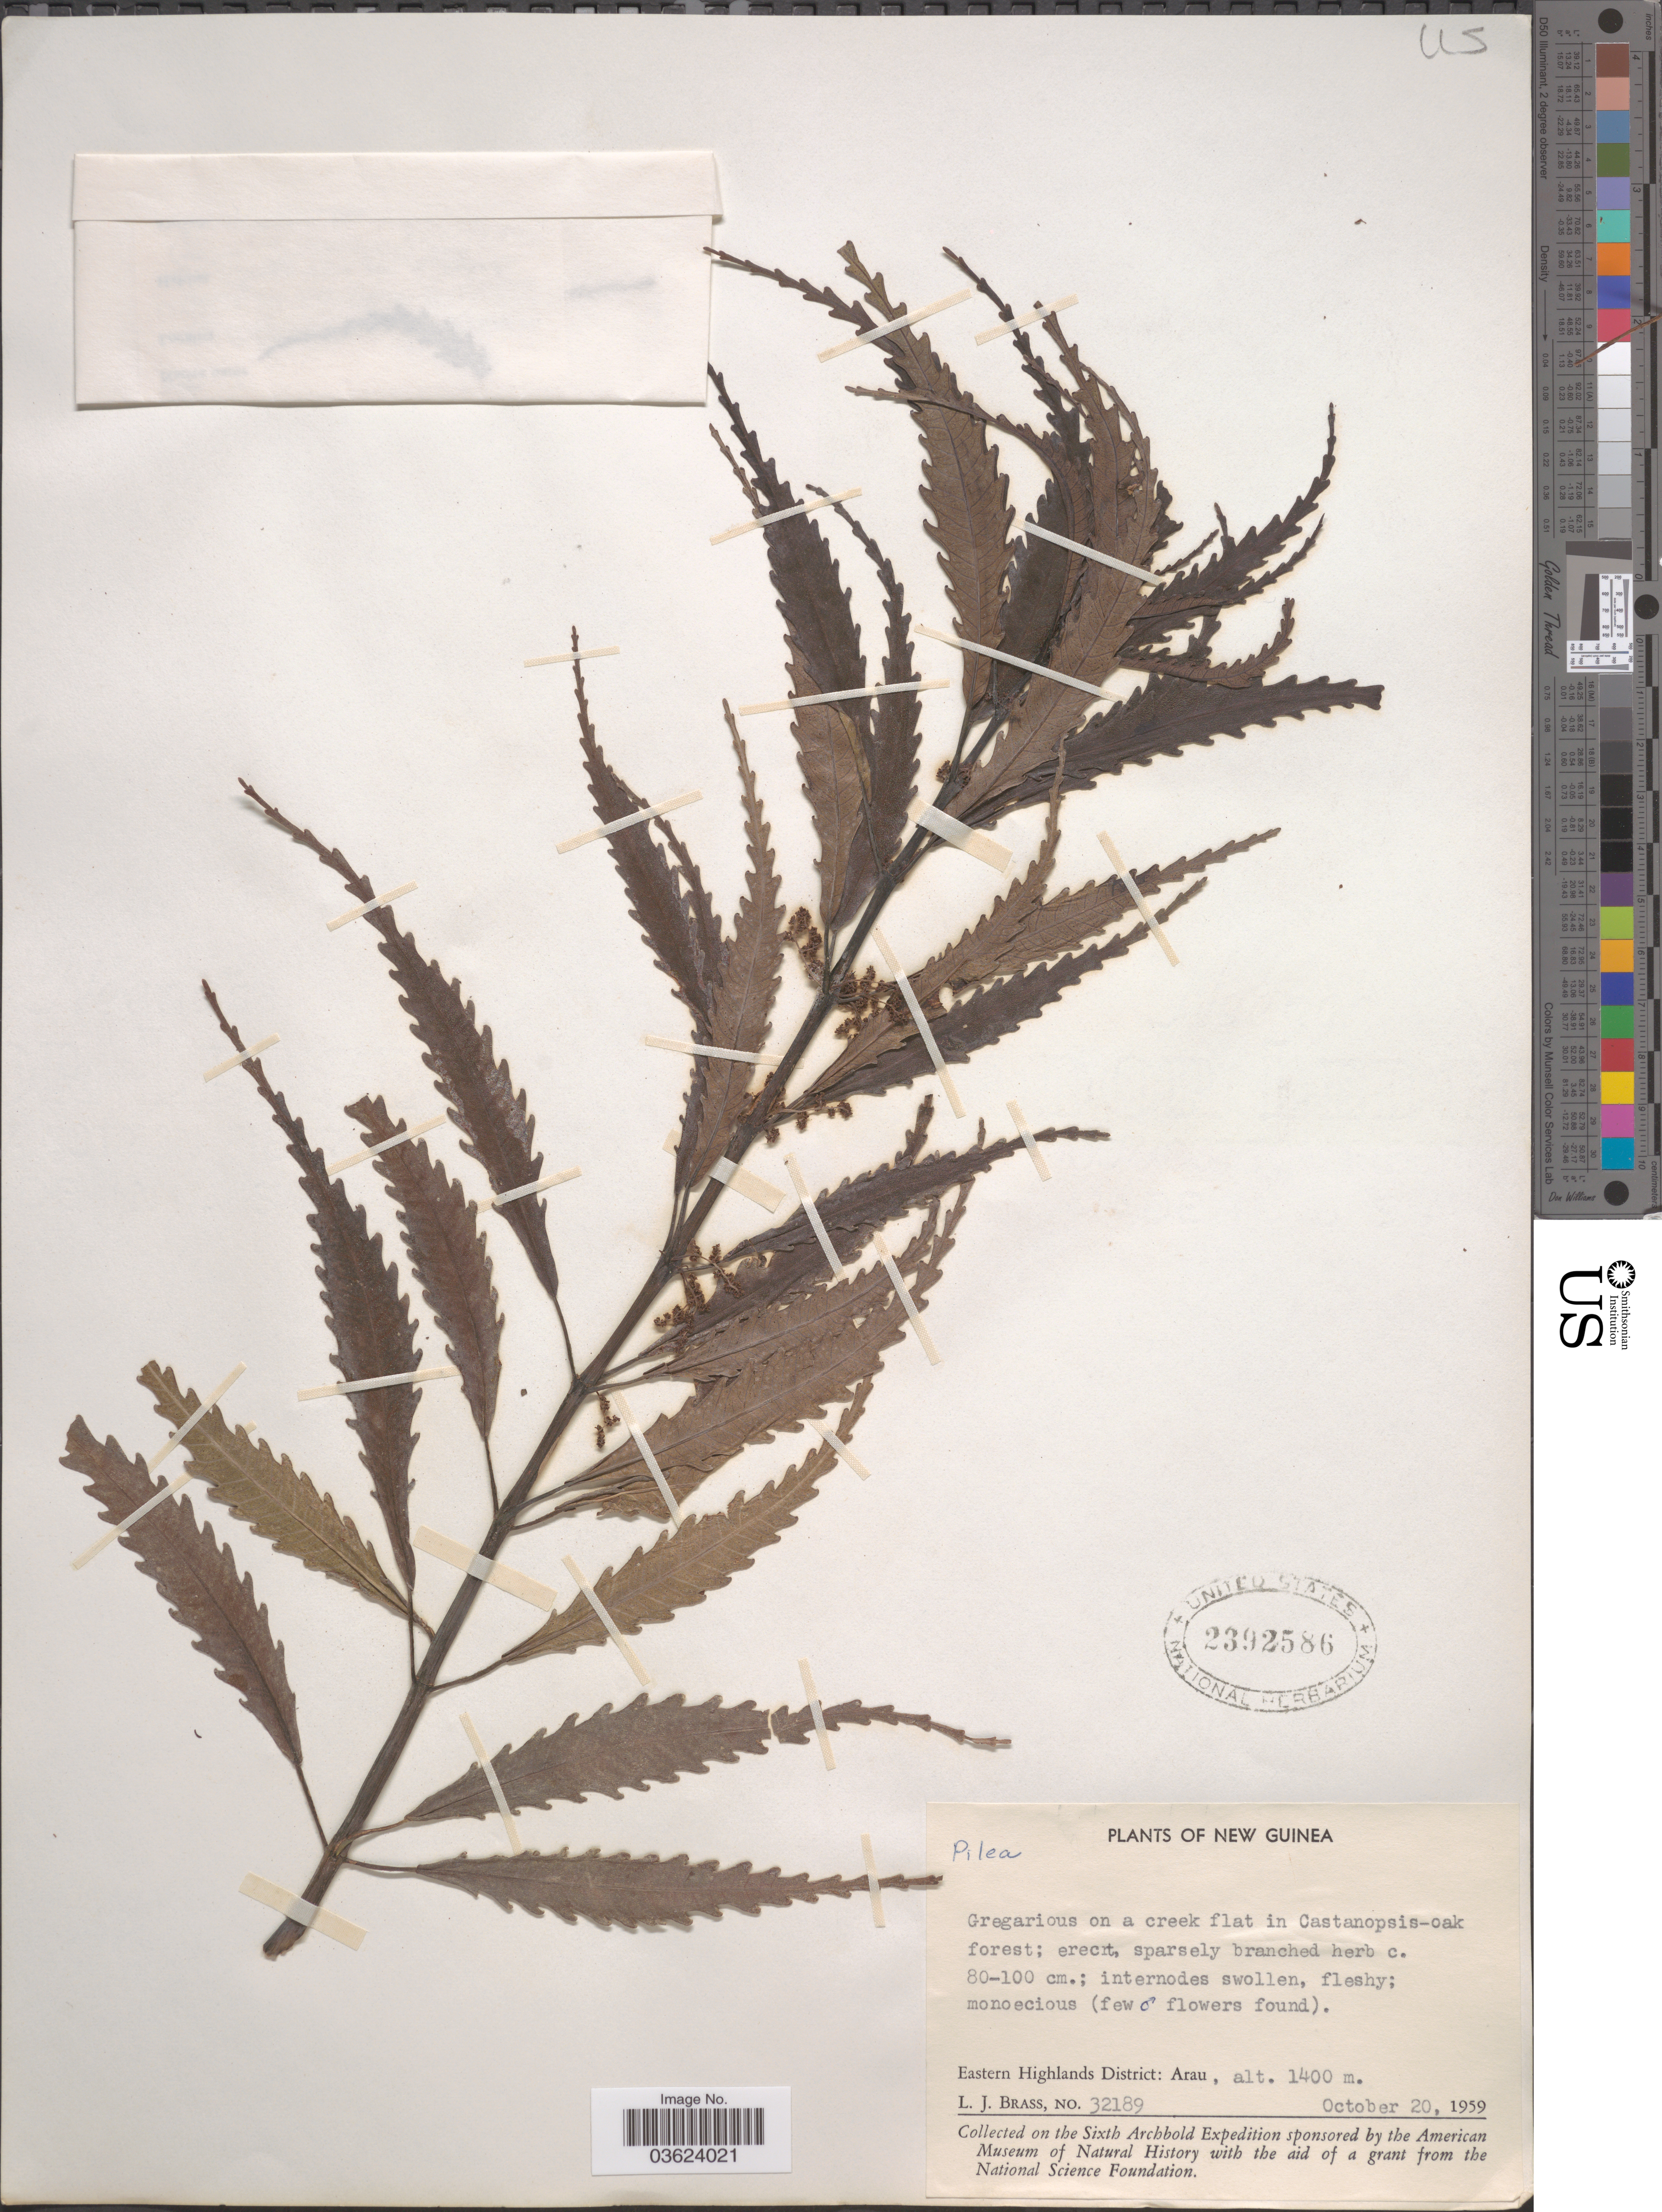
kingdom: Plantae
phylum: Tracheophyta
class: Magnoliopsida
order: Rosales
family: Urticaceae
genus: Pilea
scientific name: Pilea sp.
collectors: L. J. Brass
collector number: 32189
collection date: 1959-10-20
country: Papua New Guinea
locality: New Guinea. Eastern Highlands District: Arau.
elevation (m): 1400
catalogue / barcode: US 2392586